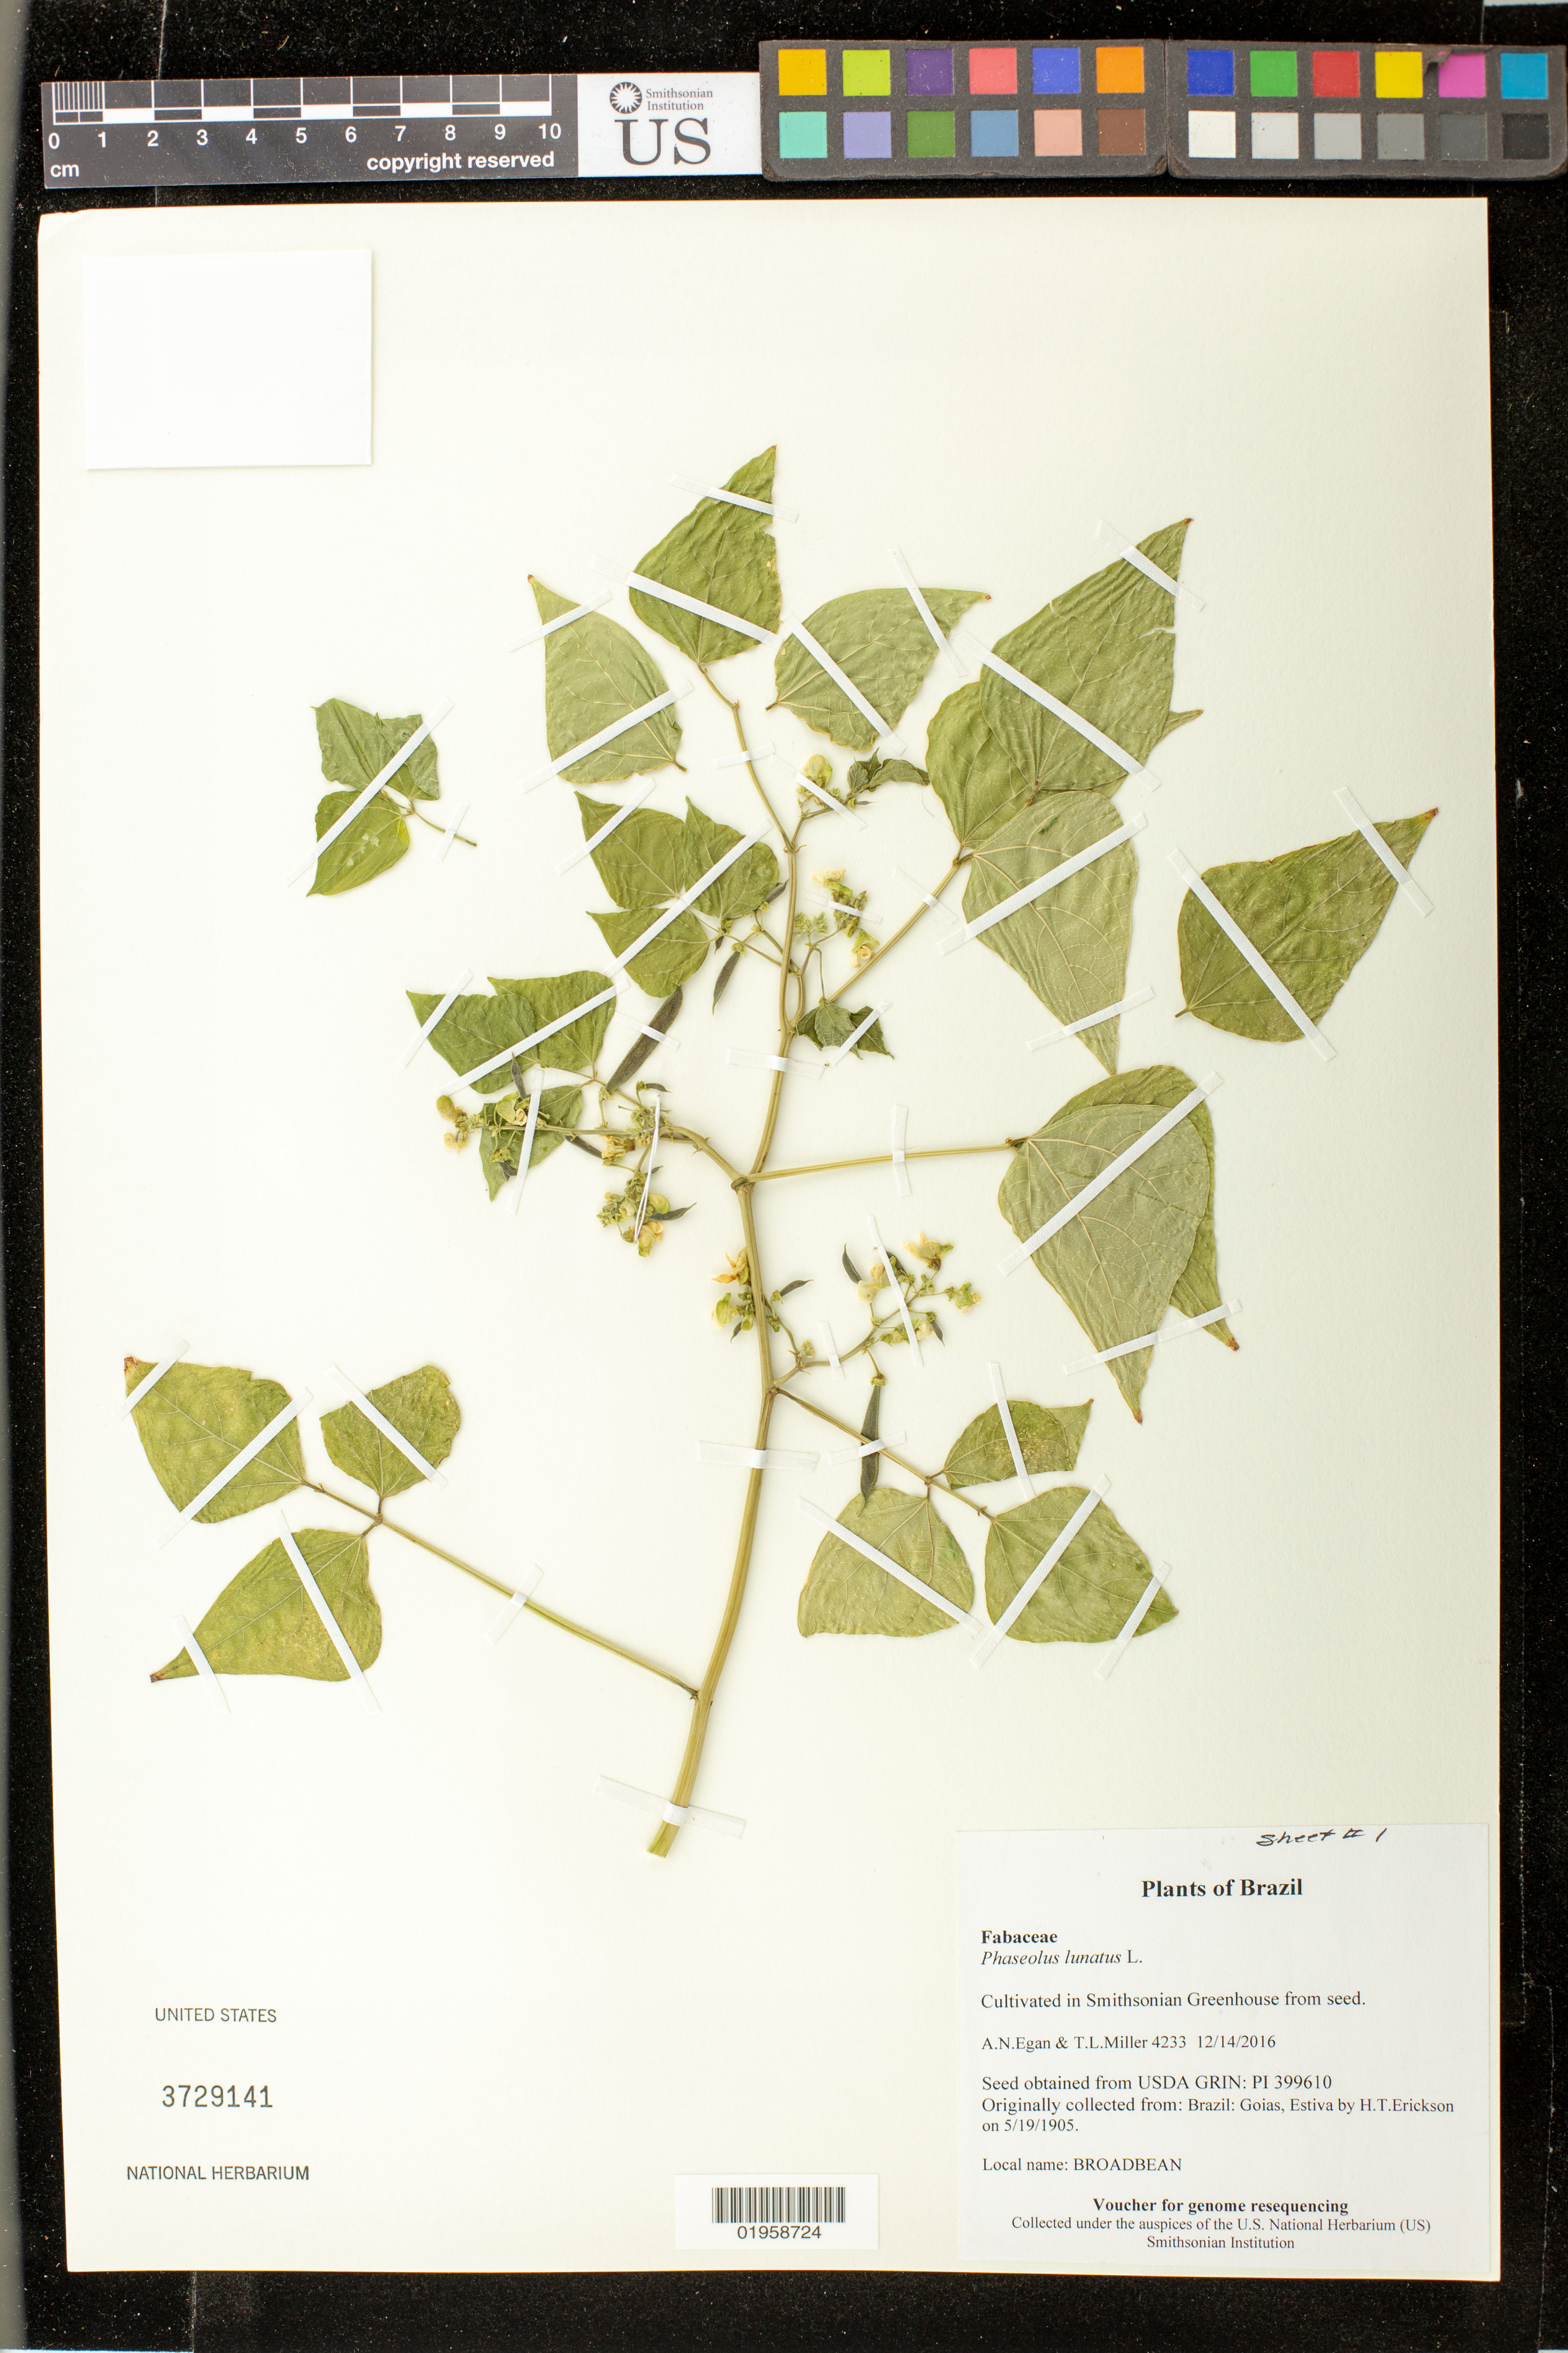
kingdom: Plantae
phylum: Tracheophyta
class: Magnoliopsida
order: Fabales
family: Fabaceae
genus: Phaseolus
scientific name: Phaseolus lunatus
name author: L.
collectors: A. N. Egan & T. L. Miller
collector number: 4233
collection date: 2016-12-14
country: United States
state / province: Maryland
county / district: Prince George's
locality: Smithsonian's Museum Support Ctr; 4210 Suitland Pkwy., NMNH Botany Research Greenhouses. Suitland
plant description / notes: Originally collected in Brazil, Goias, Estiva on 1905-05-19. H.T.Erickson (collector); Grown from seed acquired from the USDA's GRIN seed bank.; Broadbean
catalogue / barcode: US 3729141